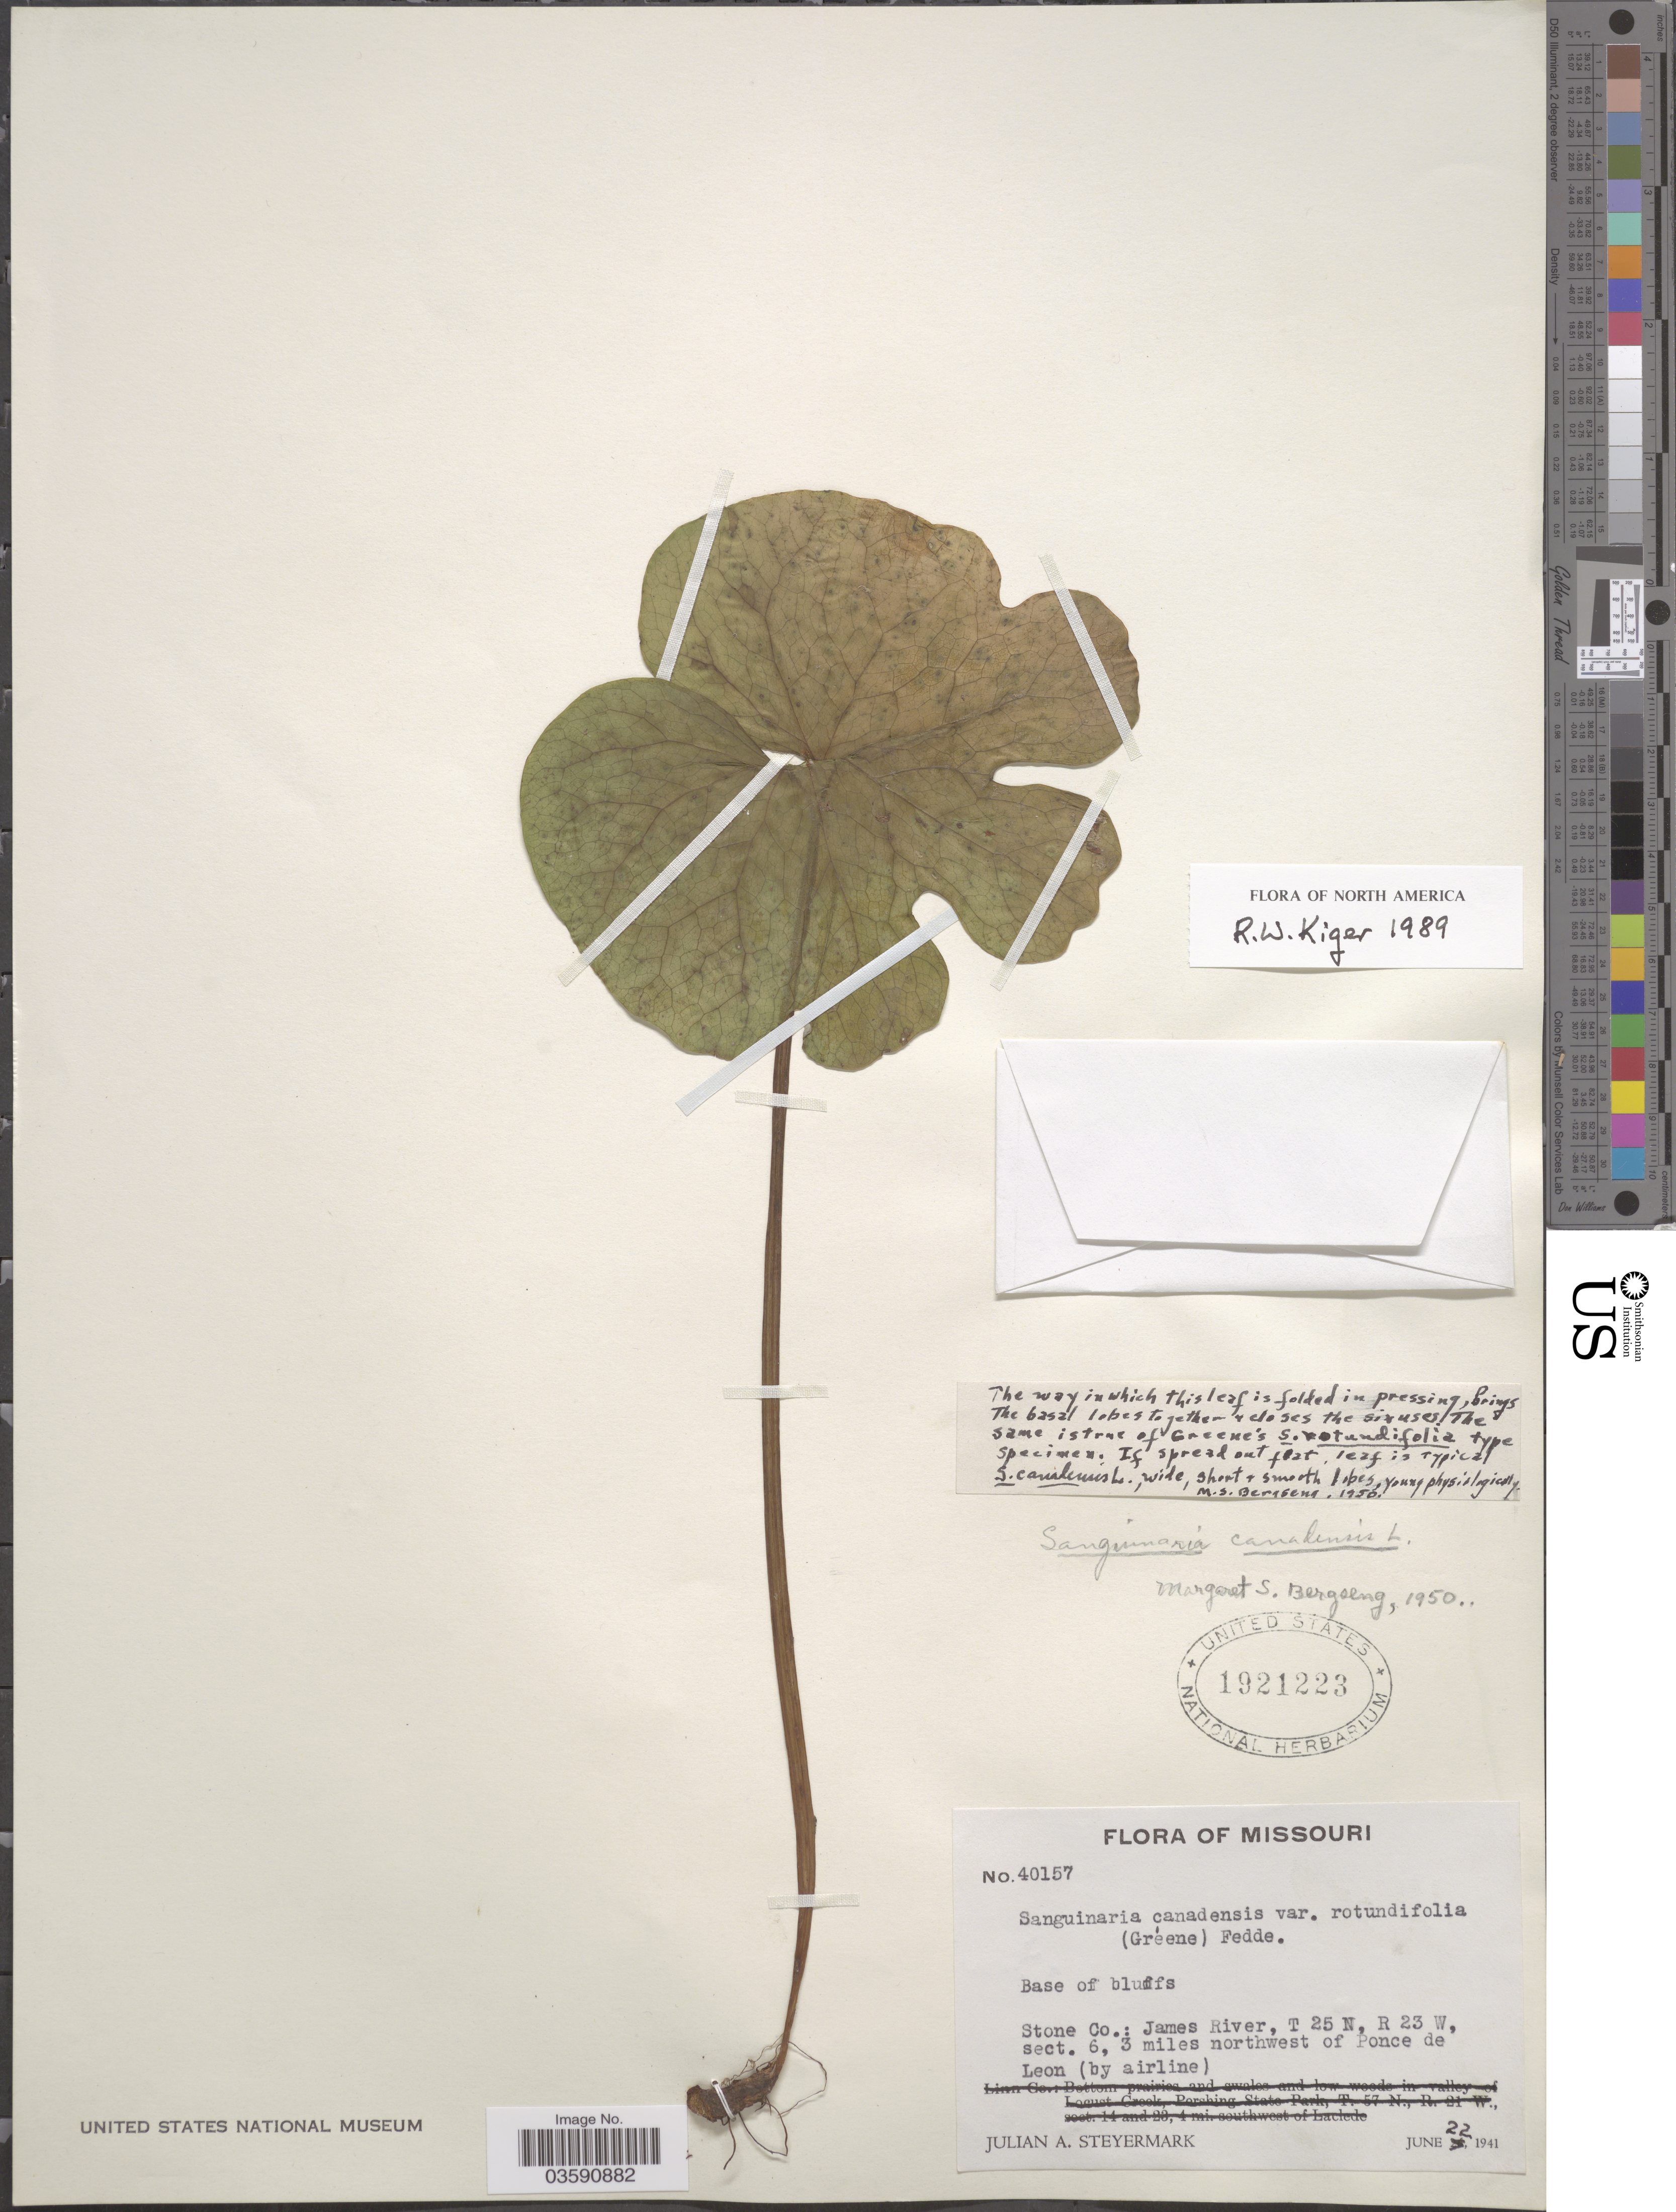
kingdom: Plantae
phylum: Tracheophyta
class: Magnoliopsida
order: Ranunculales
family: Papaveraceae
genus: Sanguinaria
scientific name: Sanguinaria canadensis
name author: L.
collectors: J. Steyermark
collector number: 40157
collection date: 1941-06-22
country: United States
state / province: Missouri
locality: Stone Co.: James River, T 25 N, R 23 W, sect. 6, 3 miles northwest of Ponce de Leon (by airline).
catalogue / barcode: US 1921223